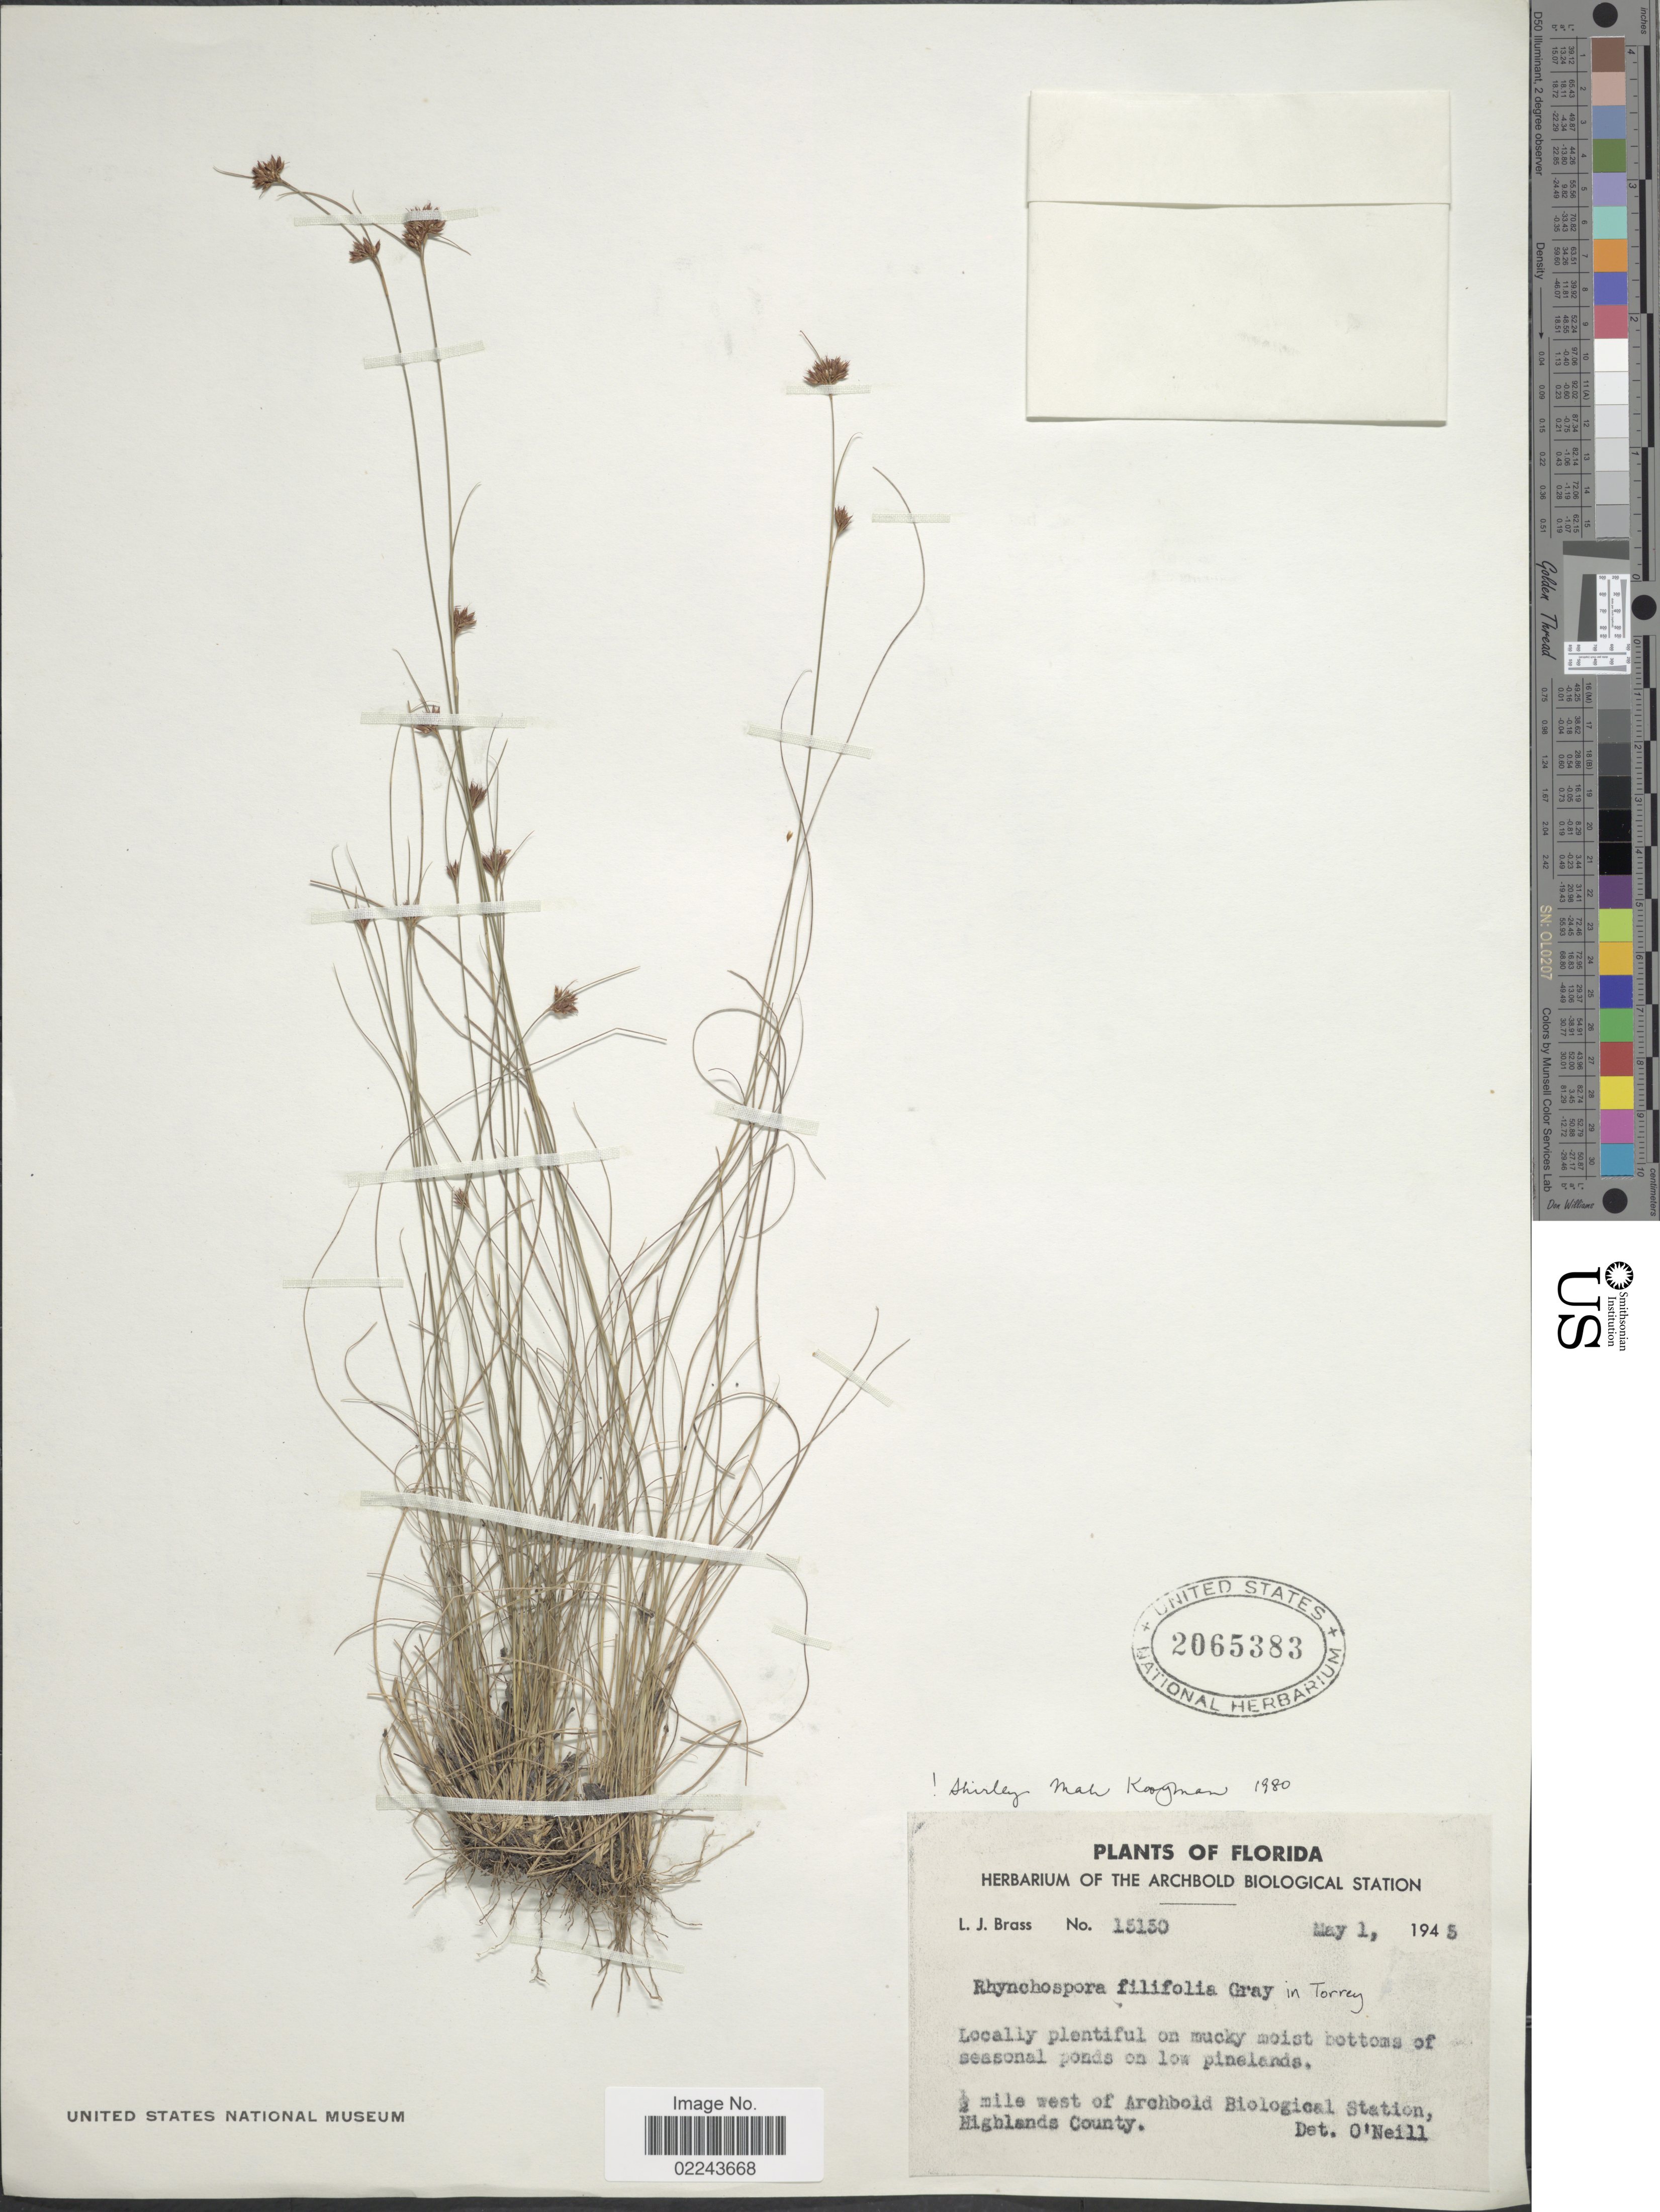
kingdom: Plantae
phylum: Tracheophyta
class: Liliopsida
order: Poales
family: Cyperaceae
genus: Rhynchospora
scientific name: Rhynchospora filifolia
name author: A. Gray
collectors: L. J. Brass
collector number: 15150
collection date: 1945-05-01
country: United States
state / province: Florida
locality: ½ mile west of Archbold Biological Station, Highlands County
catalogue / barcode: US 2065383